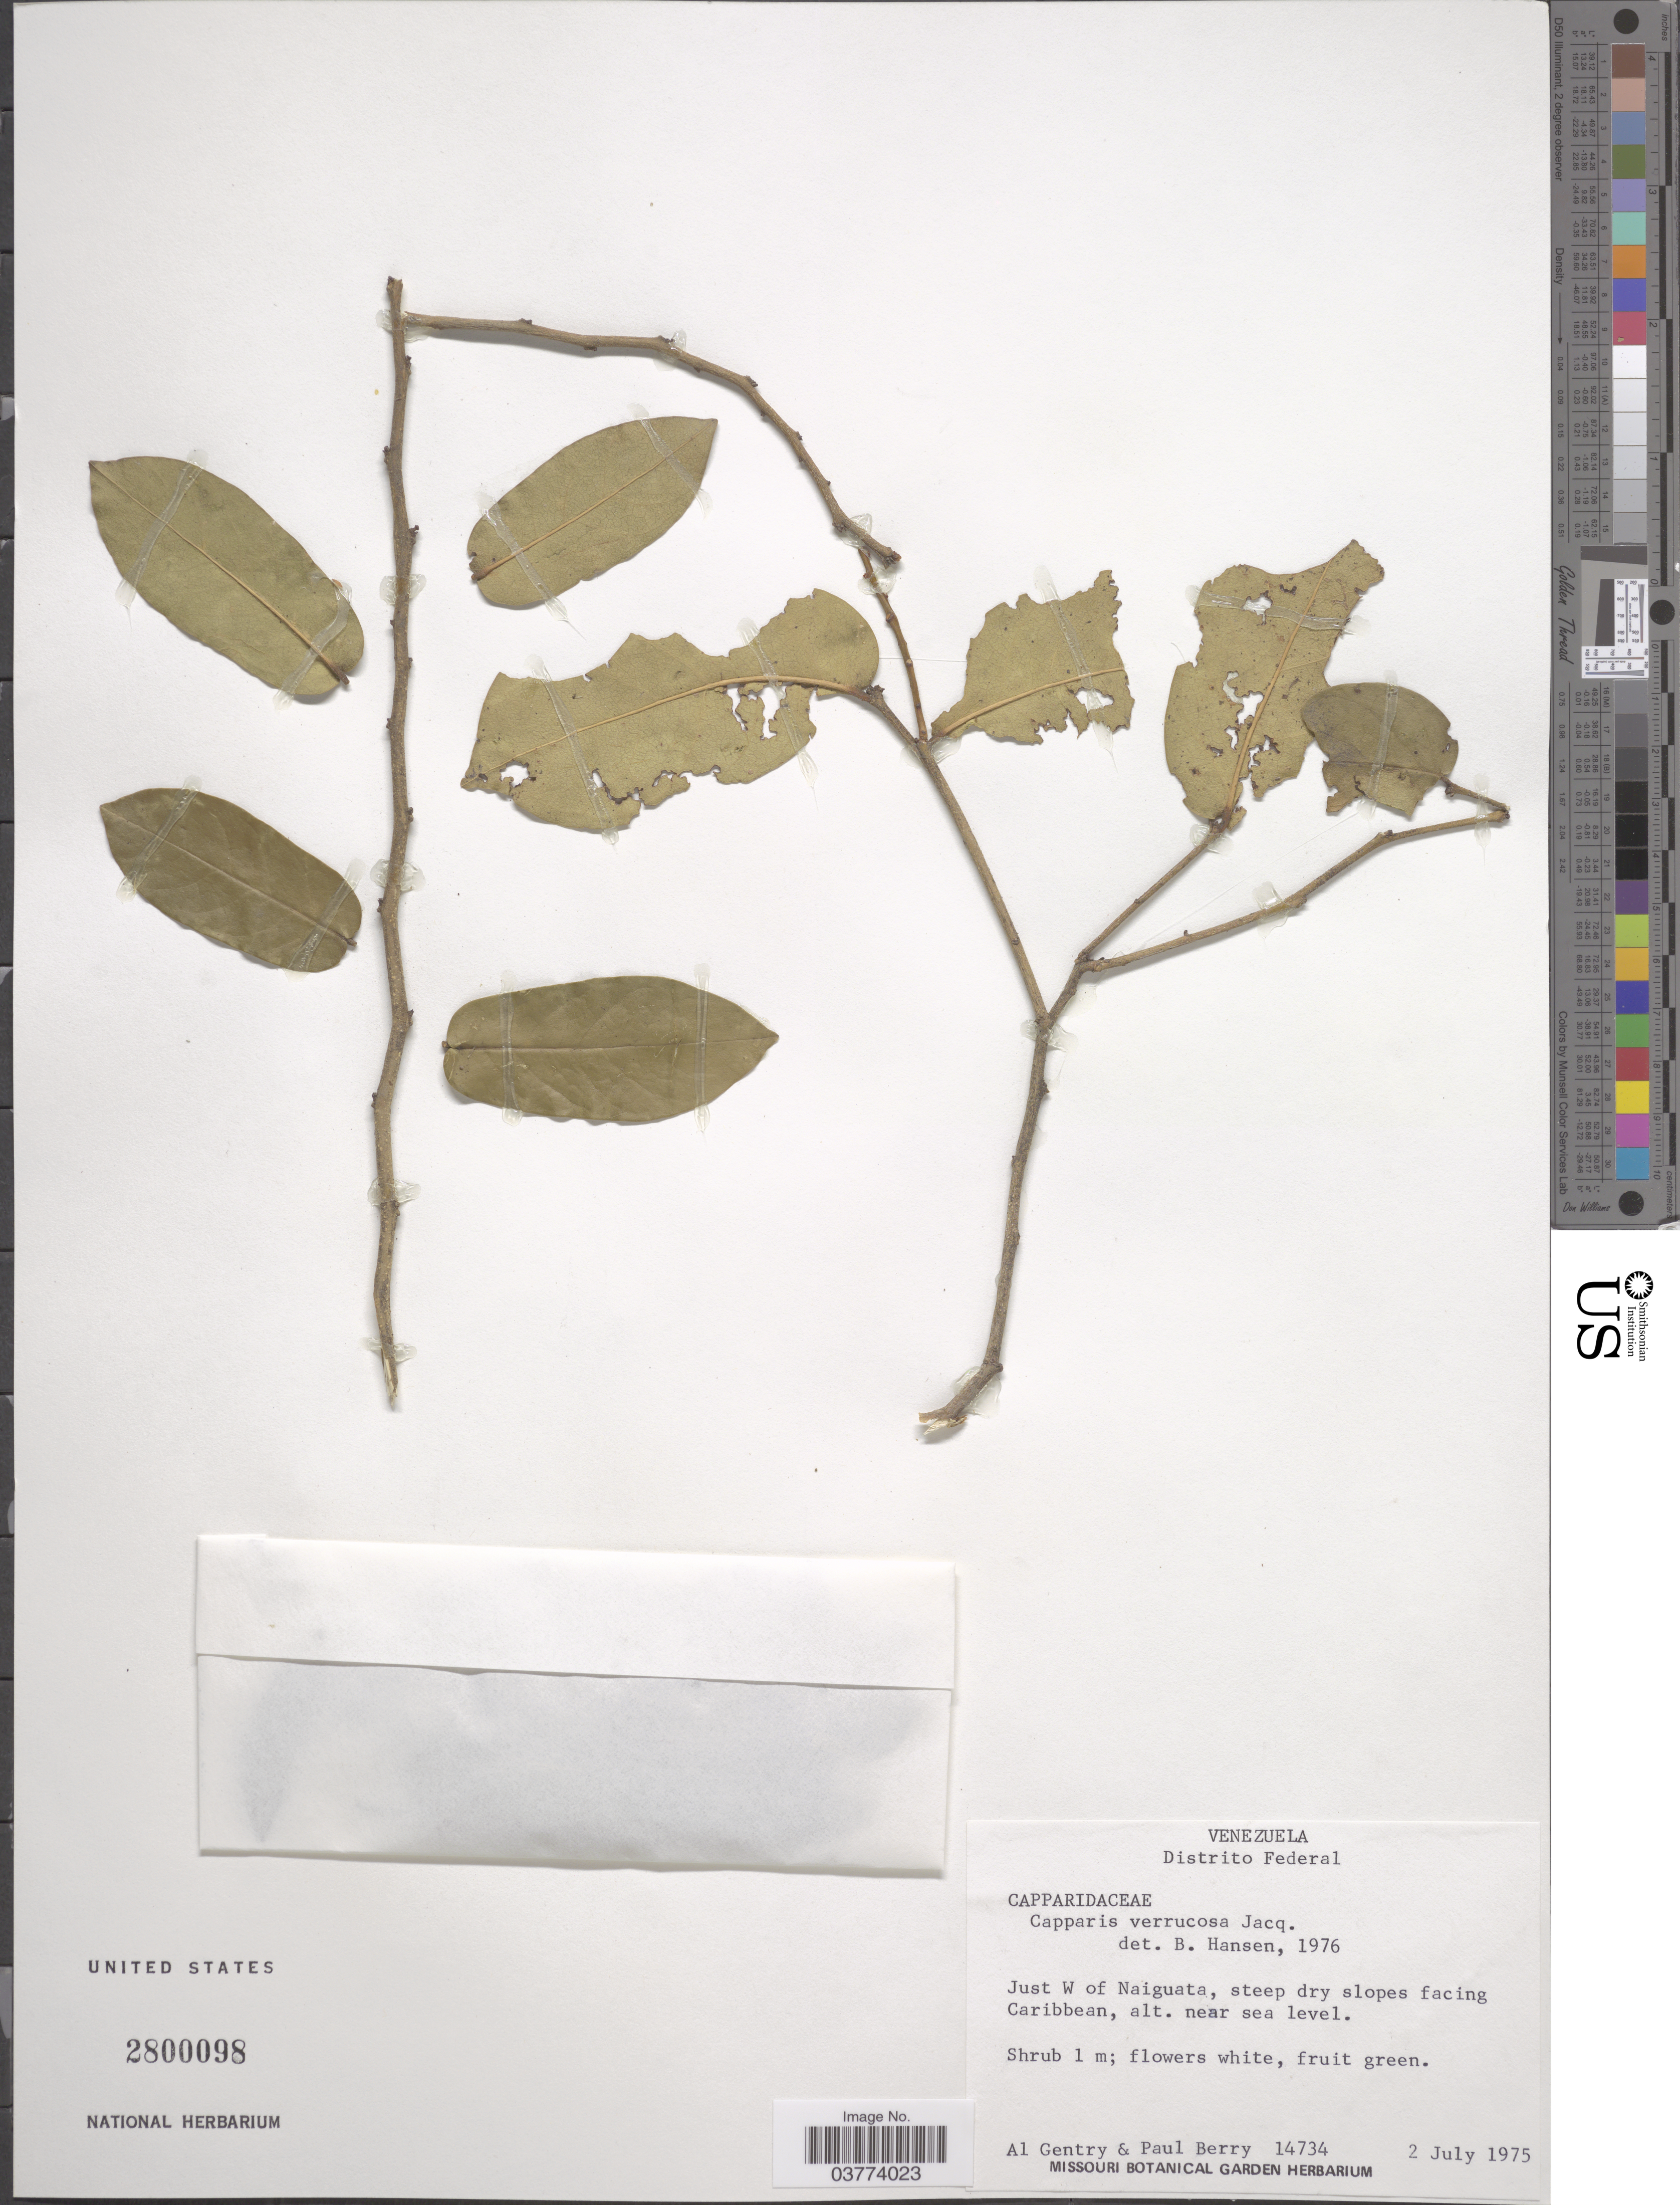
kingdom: Plantae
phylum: Tracheophyta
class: Magnoliopsida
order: Brassicales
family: Capparaceae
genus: Cynophalla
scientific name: Cynophalla verrucosa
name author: (Jacq.) J. Presl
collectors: A. H. Gentry & P. Berry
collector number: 14734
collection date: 1975-07-02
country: Venezuela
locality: Distrito Federal. Just W of Naiguata, steep dry slopes facing Caribbean.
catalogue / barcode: US 2800098